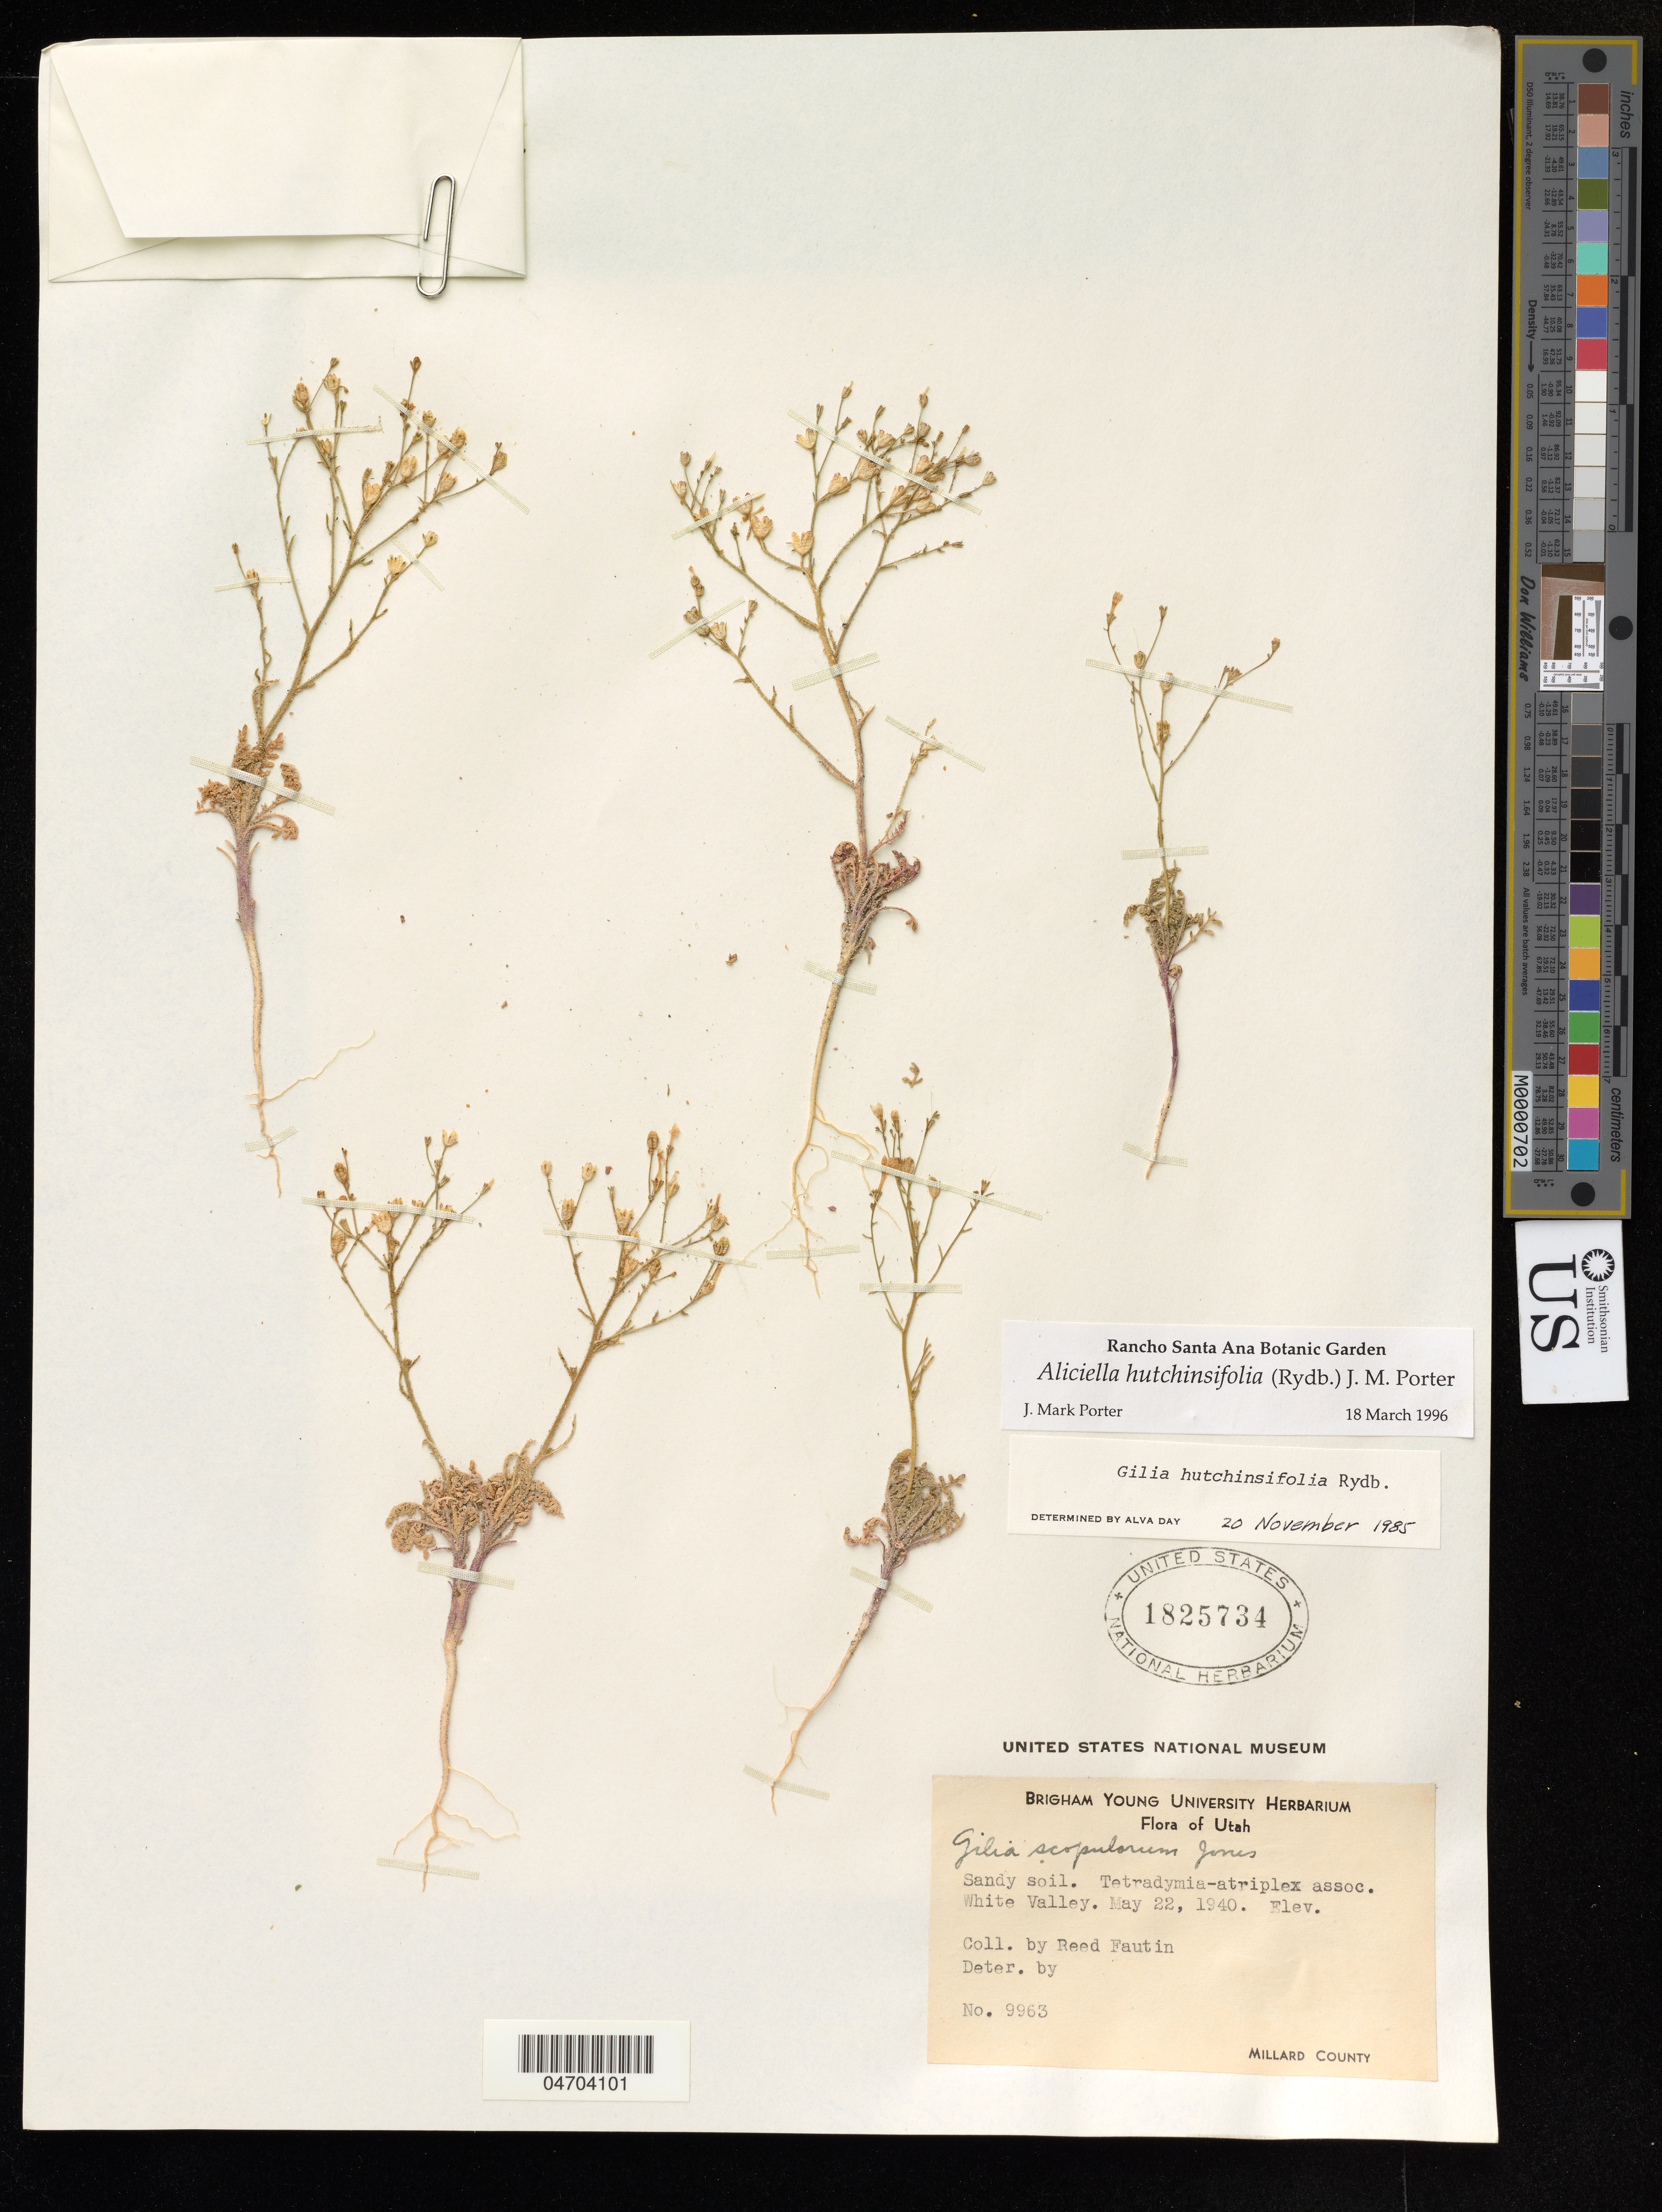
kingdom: Plantae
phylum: Tracheophyta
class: Magnoliopsida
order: Ericales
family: Polemoniaceae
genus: Aliciella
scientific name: Aliciella hutchinsifolia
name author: (Rydb.) J.M. Porter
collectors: R. Fautin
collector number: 9963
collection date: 1940-05-22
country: United States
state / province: Utah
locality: White Valley, Millard County.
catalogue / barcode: US 1825734